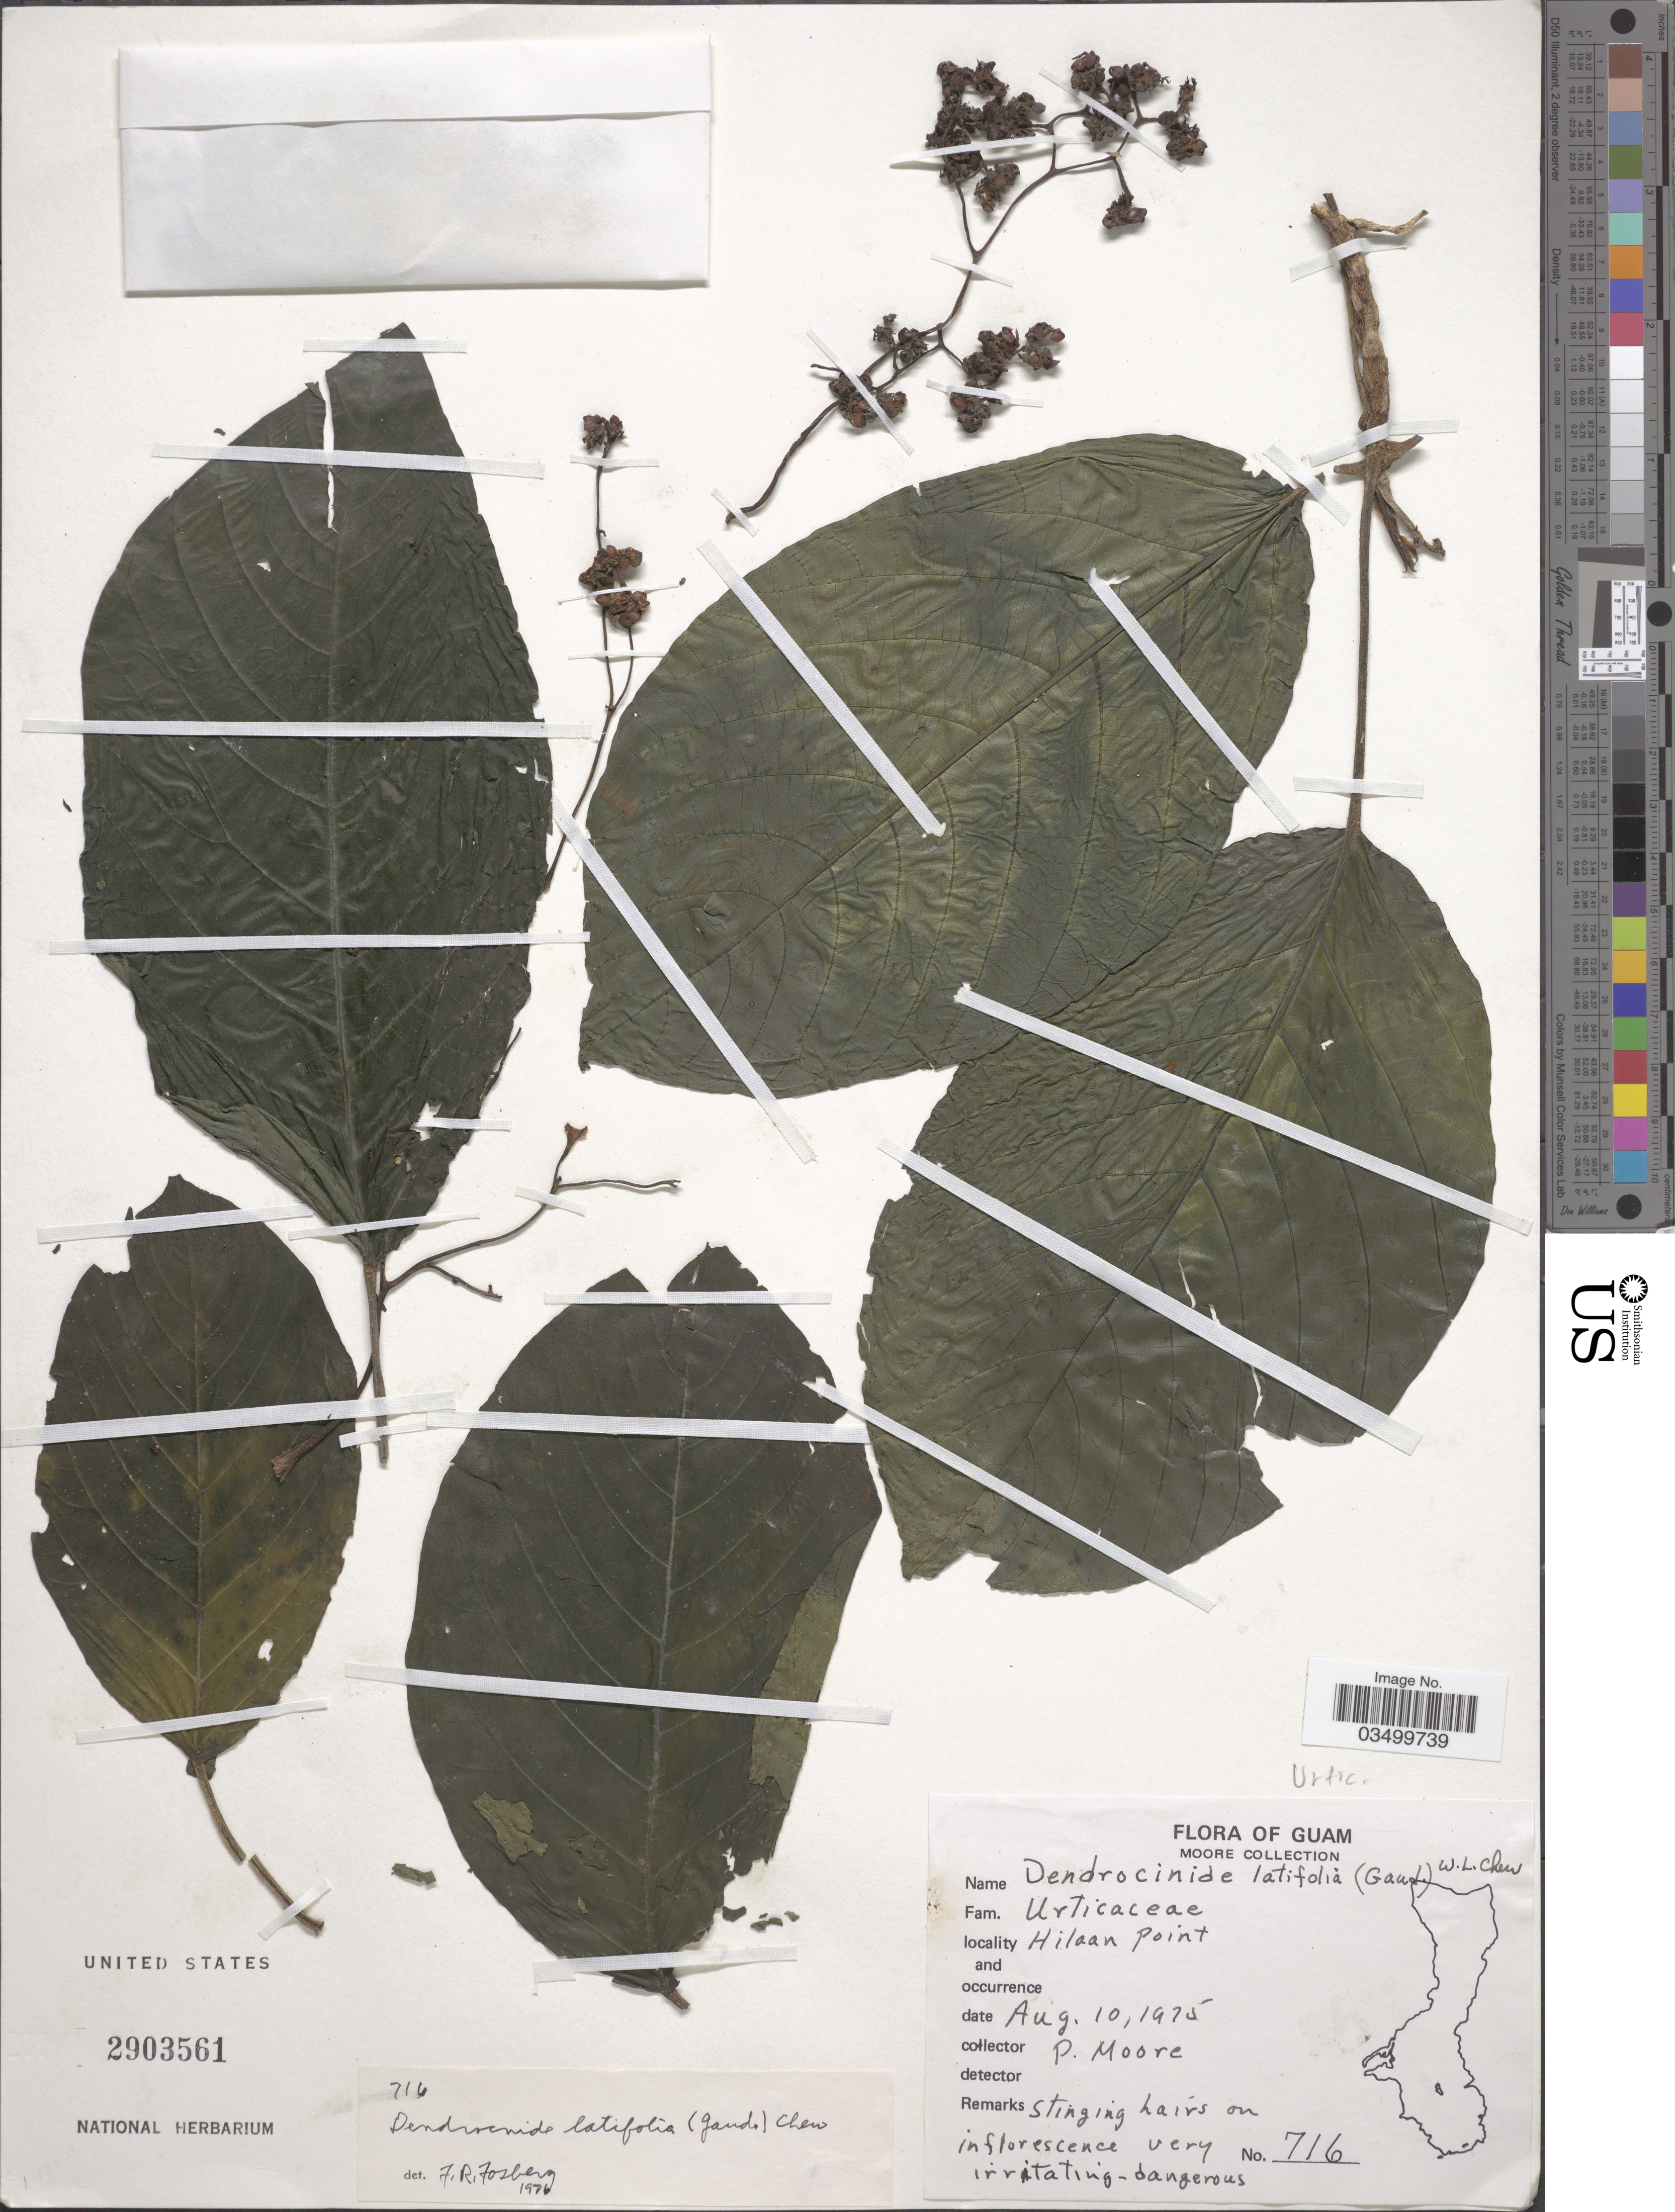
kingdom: Plantae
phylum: Tracheophyta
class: Magnoliopsida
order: Rosales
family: Urticaceae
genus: Dendrocnide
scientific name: Dendrocnide latifolia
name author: (Gaudich.) Chew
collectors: P. Moore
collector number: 716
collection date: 1975-08-10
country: Guam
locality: Hilaan Point.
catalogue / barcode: US 2903561